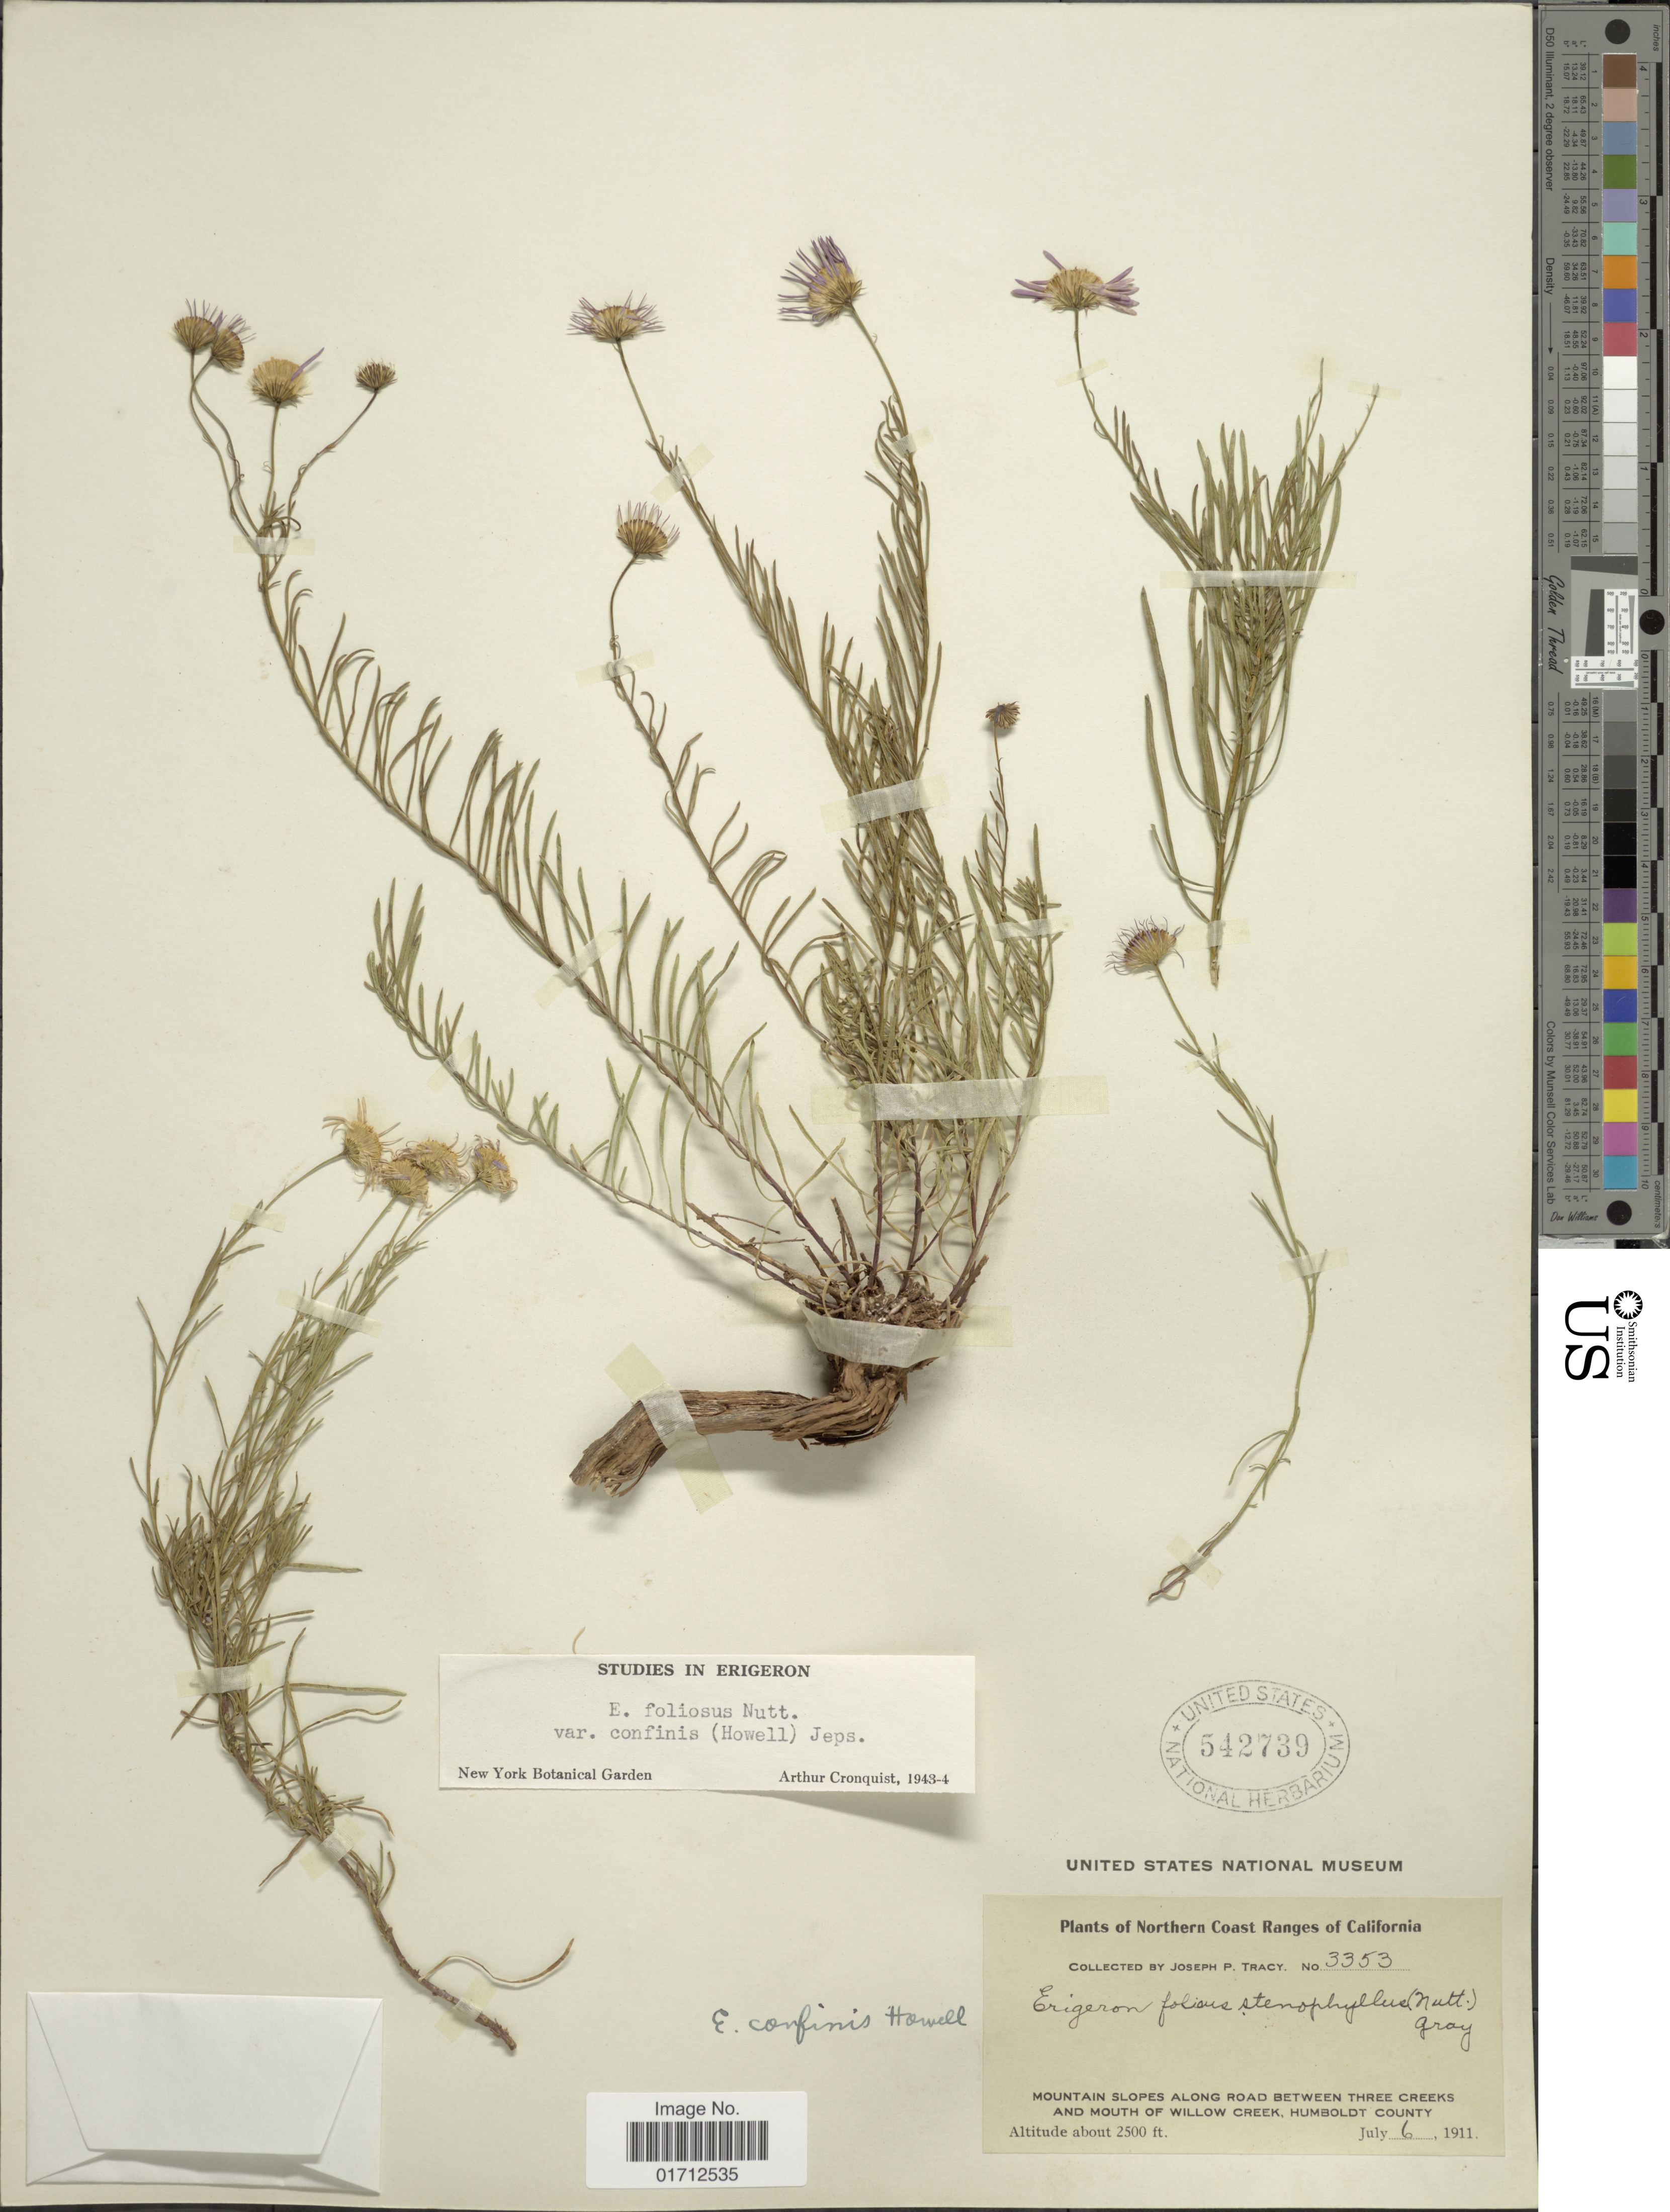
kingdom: Plantae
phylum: Tracheophyta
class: Magnoliopsida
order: Asterales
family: Asteraceae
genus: Erigeron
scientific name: Erigeron foliosus var. confinis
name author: (Howell) Jeps.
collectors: J. Tracy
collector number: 3353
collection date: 1911-07-06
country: United States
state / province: California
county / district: Humboldt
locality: Northern Coast Ranges of California, Mountains slopes along road between three reeks and mouth of Willow Creek, Humboldt County.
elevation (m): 762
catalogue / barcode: US 542739